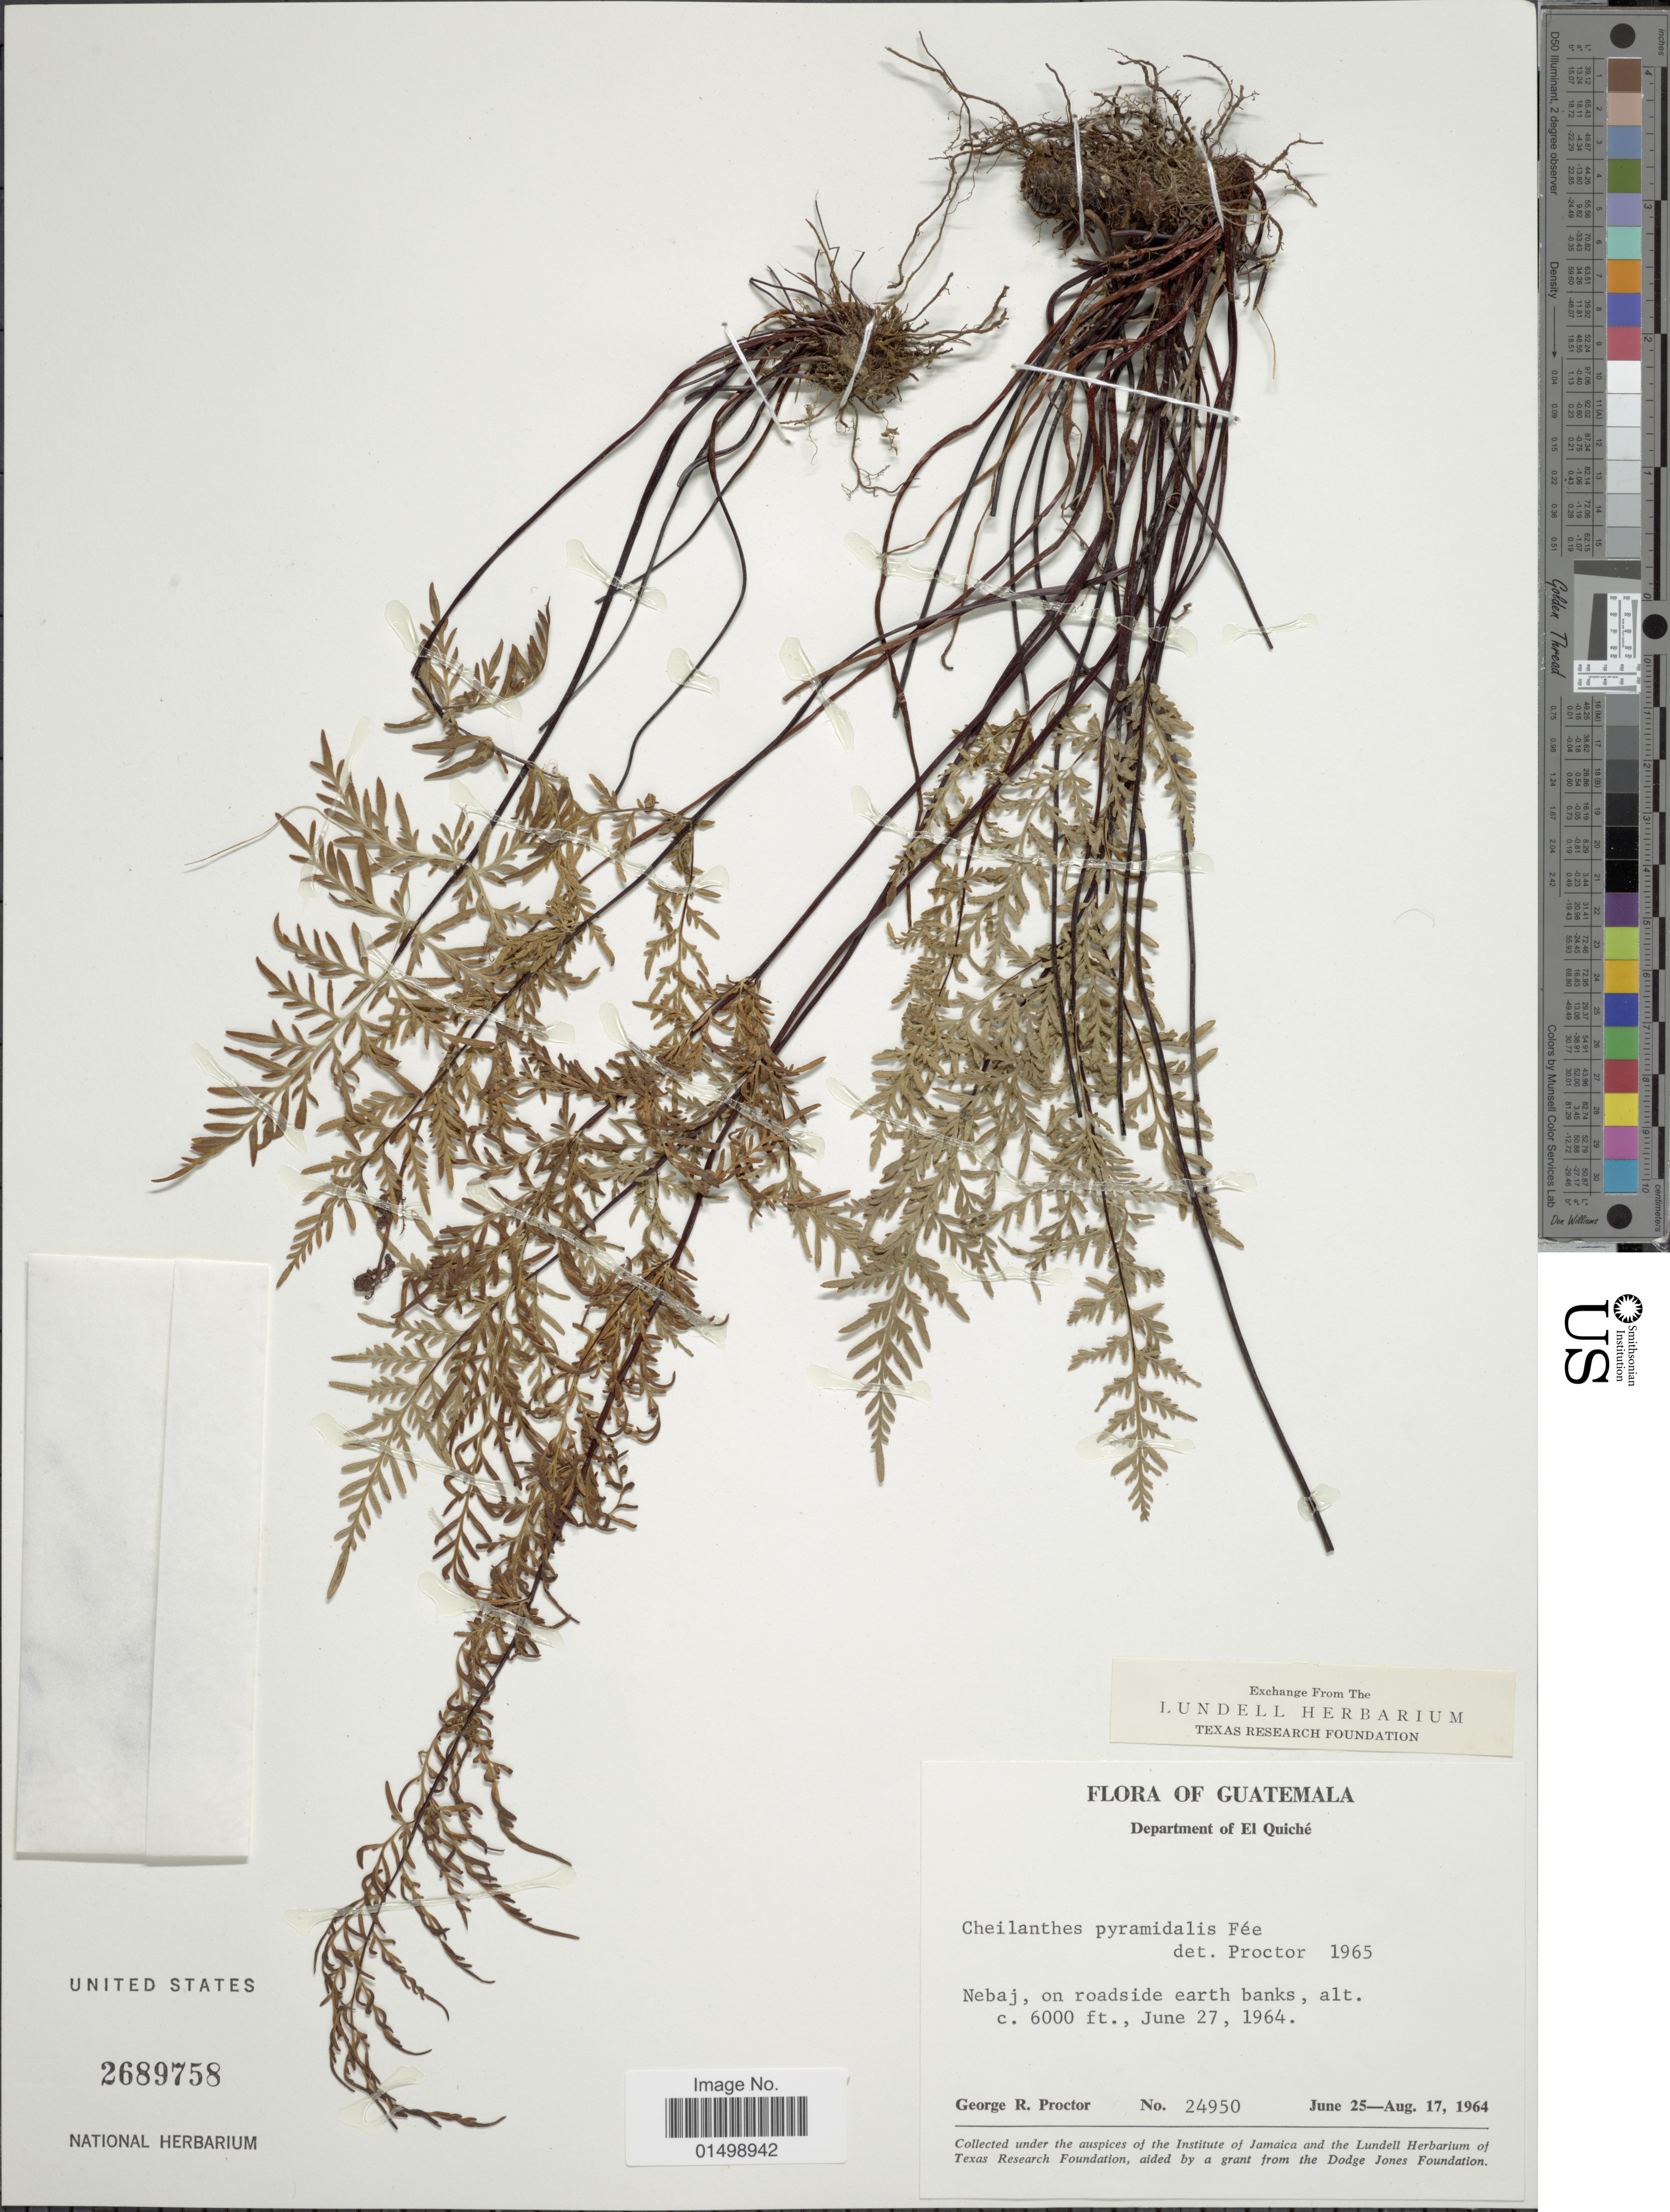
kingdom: Plantae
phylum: Tracheophyta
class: Polypodiopsida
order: Polypodiales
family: Pteridaceae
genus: Cheilanthes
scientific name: Cheilanthes pyramidalis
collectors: G. R. Proctor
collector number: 24950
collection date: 1964-06-25/1964-08-17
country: Guatemala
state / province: El Quiché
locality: Nebaj, on roadside earth banks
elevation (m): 1829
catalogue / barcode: US 2689758